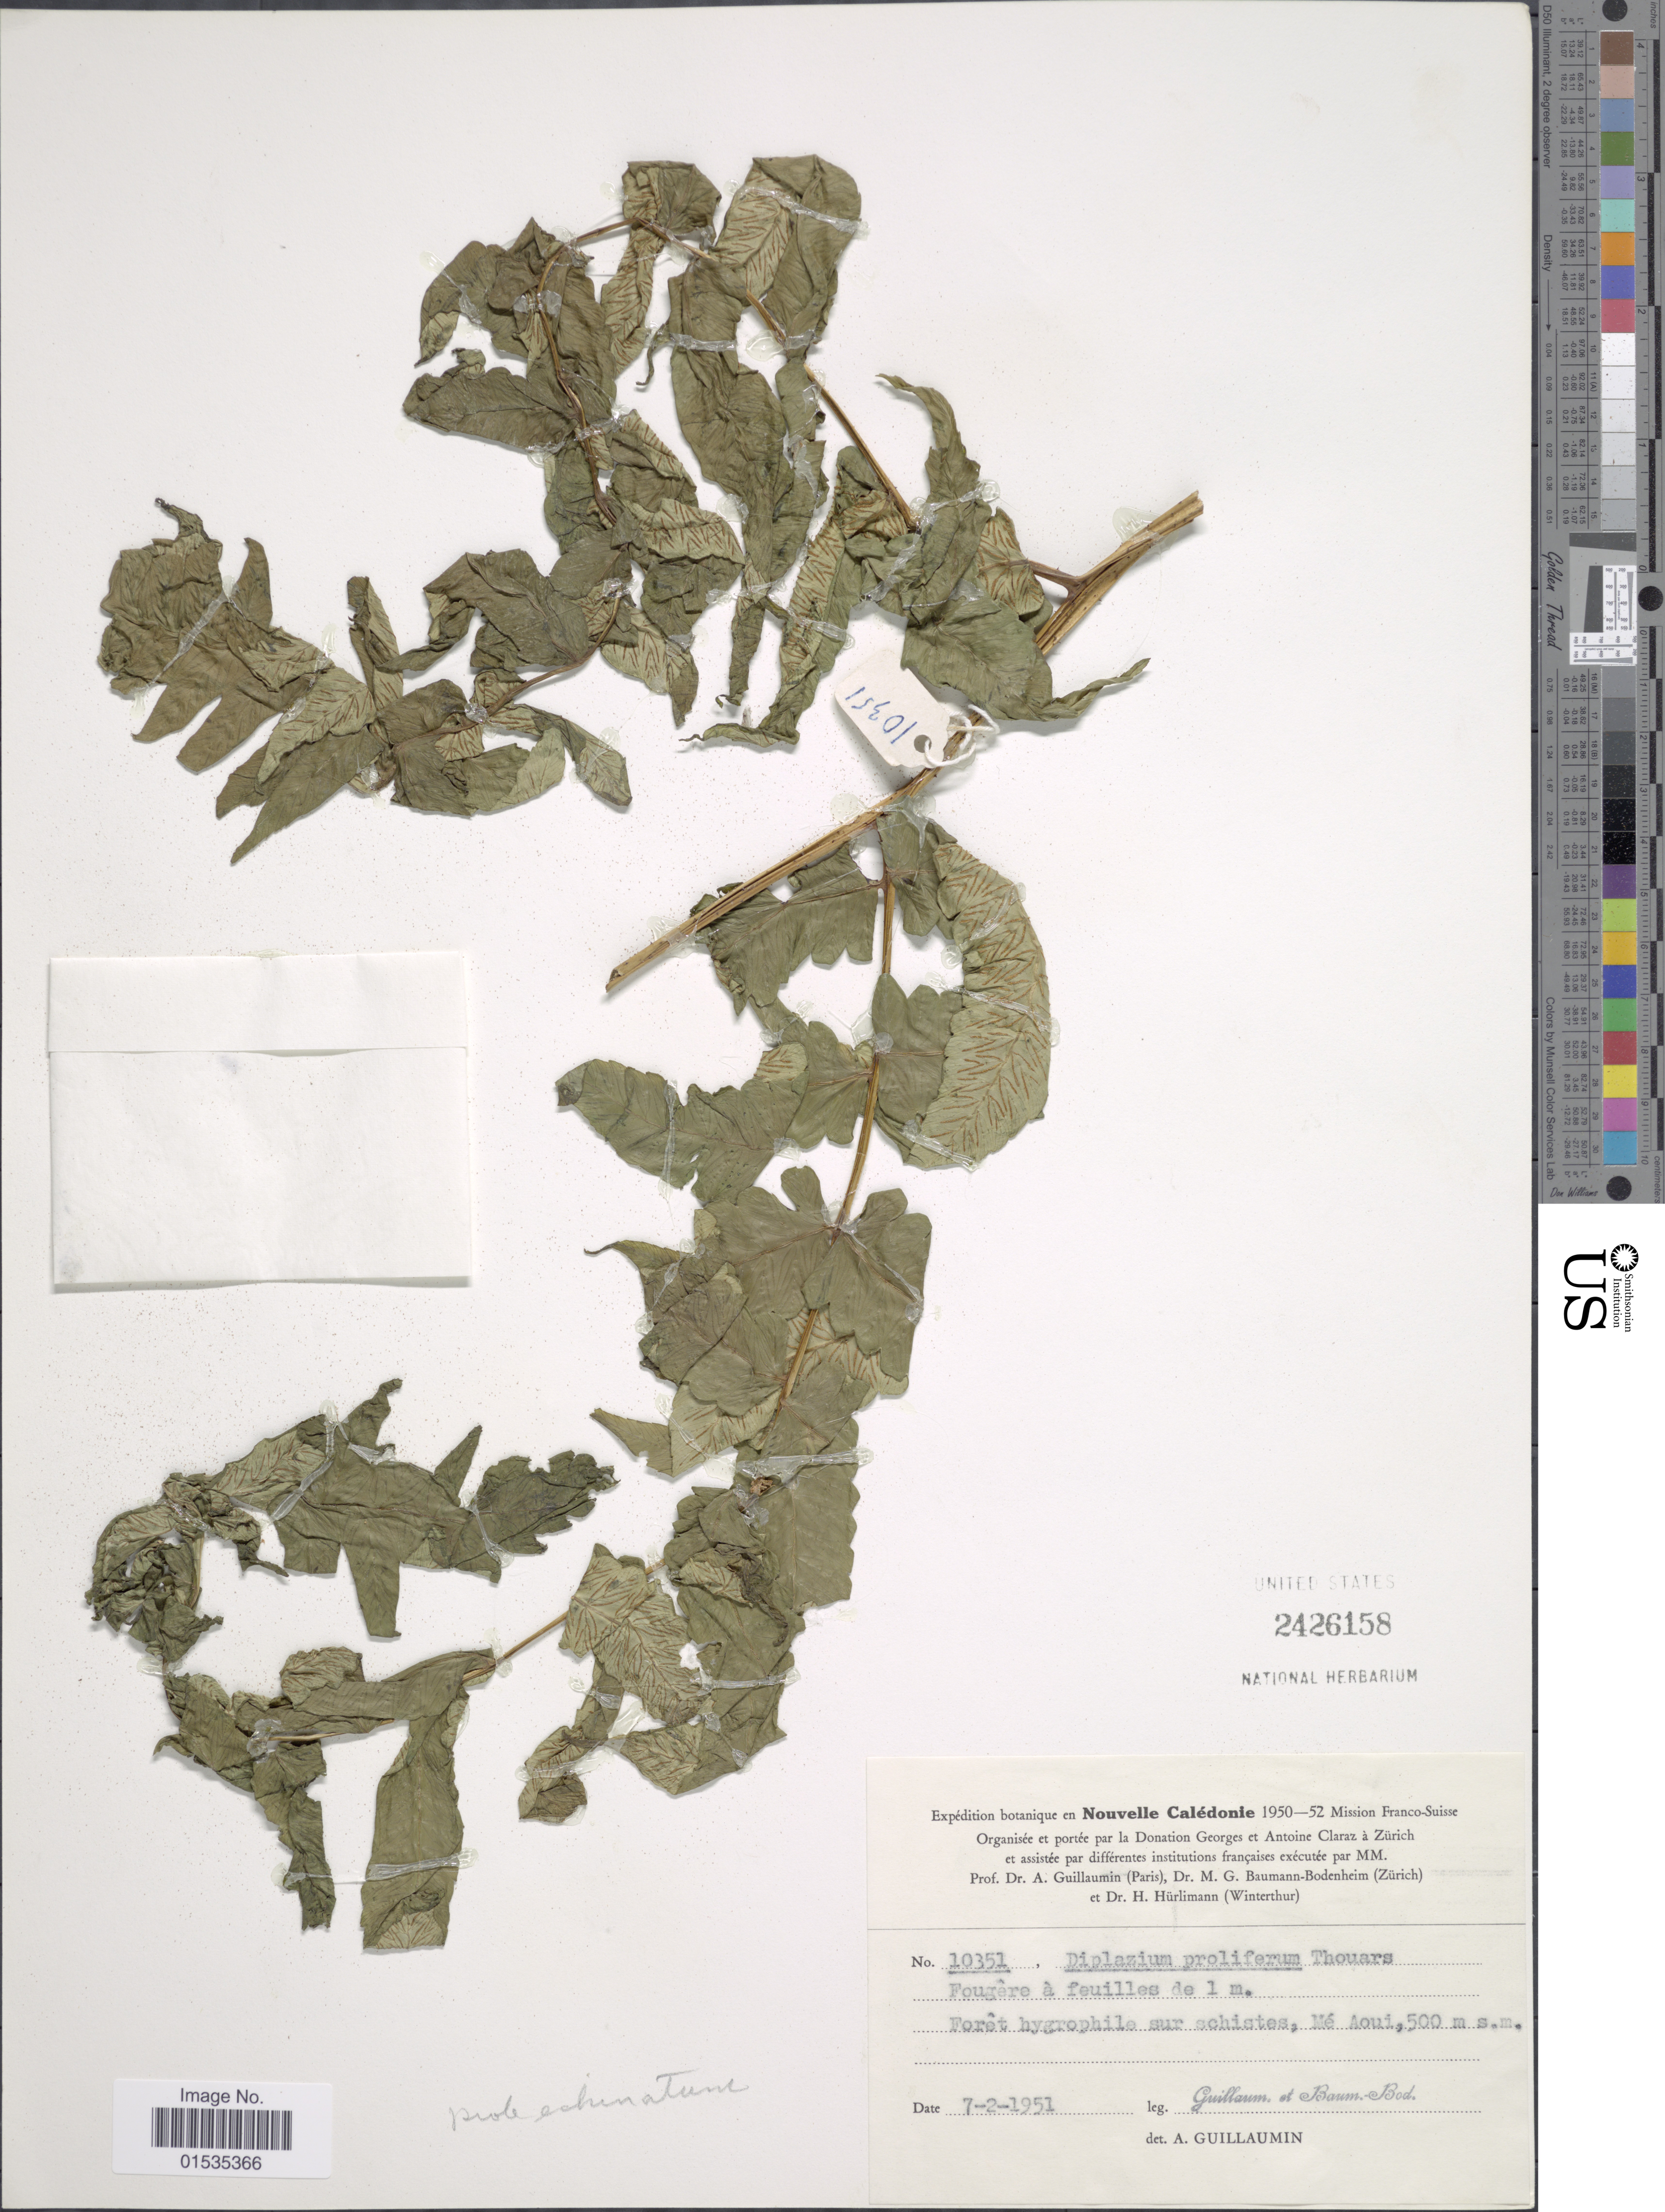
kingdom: Plantae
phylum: Tracheophyta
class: Polypodiopsida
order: Polypodiales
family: Athyriaceae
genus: Diplazium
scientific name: Diplazium echinatum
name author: C. Chr.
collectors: A. Guillaumin & M. G. Baumann-Bodenheim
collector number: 10351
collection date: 1951-02-07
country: New Caledonia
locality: Forest hygrophile sure schistes, Mé Aoui [interpreted]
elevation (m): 500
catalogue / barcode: US 2426158